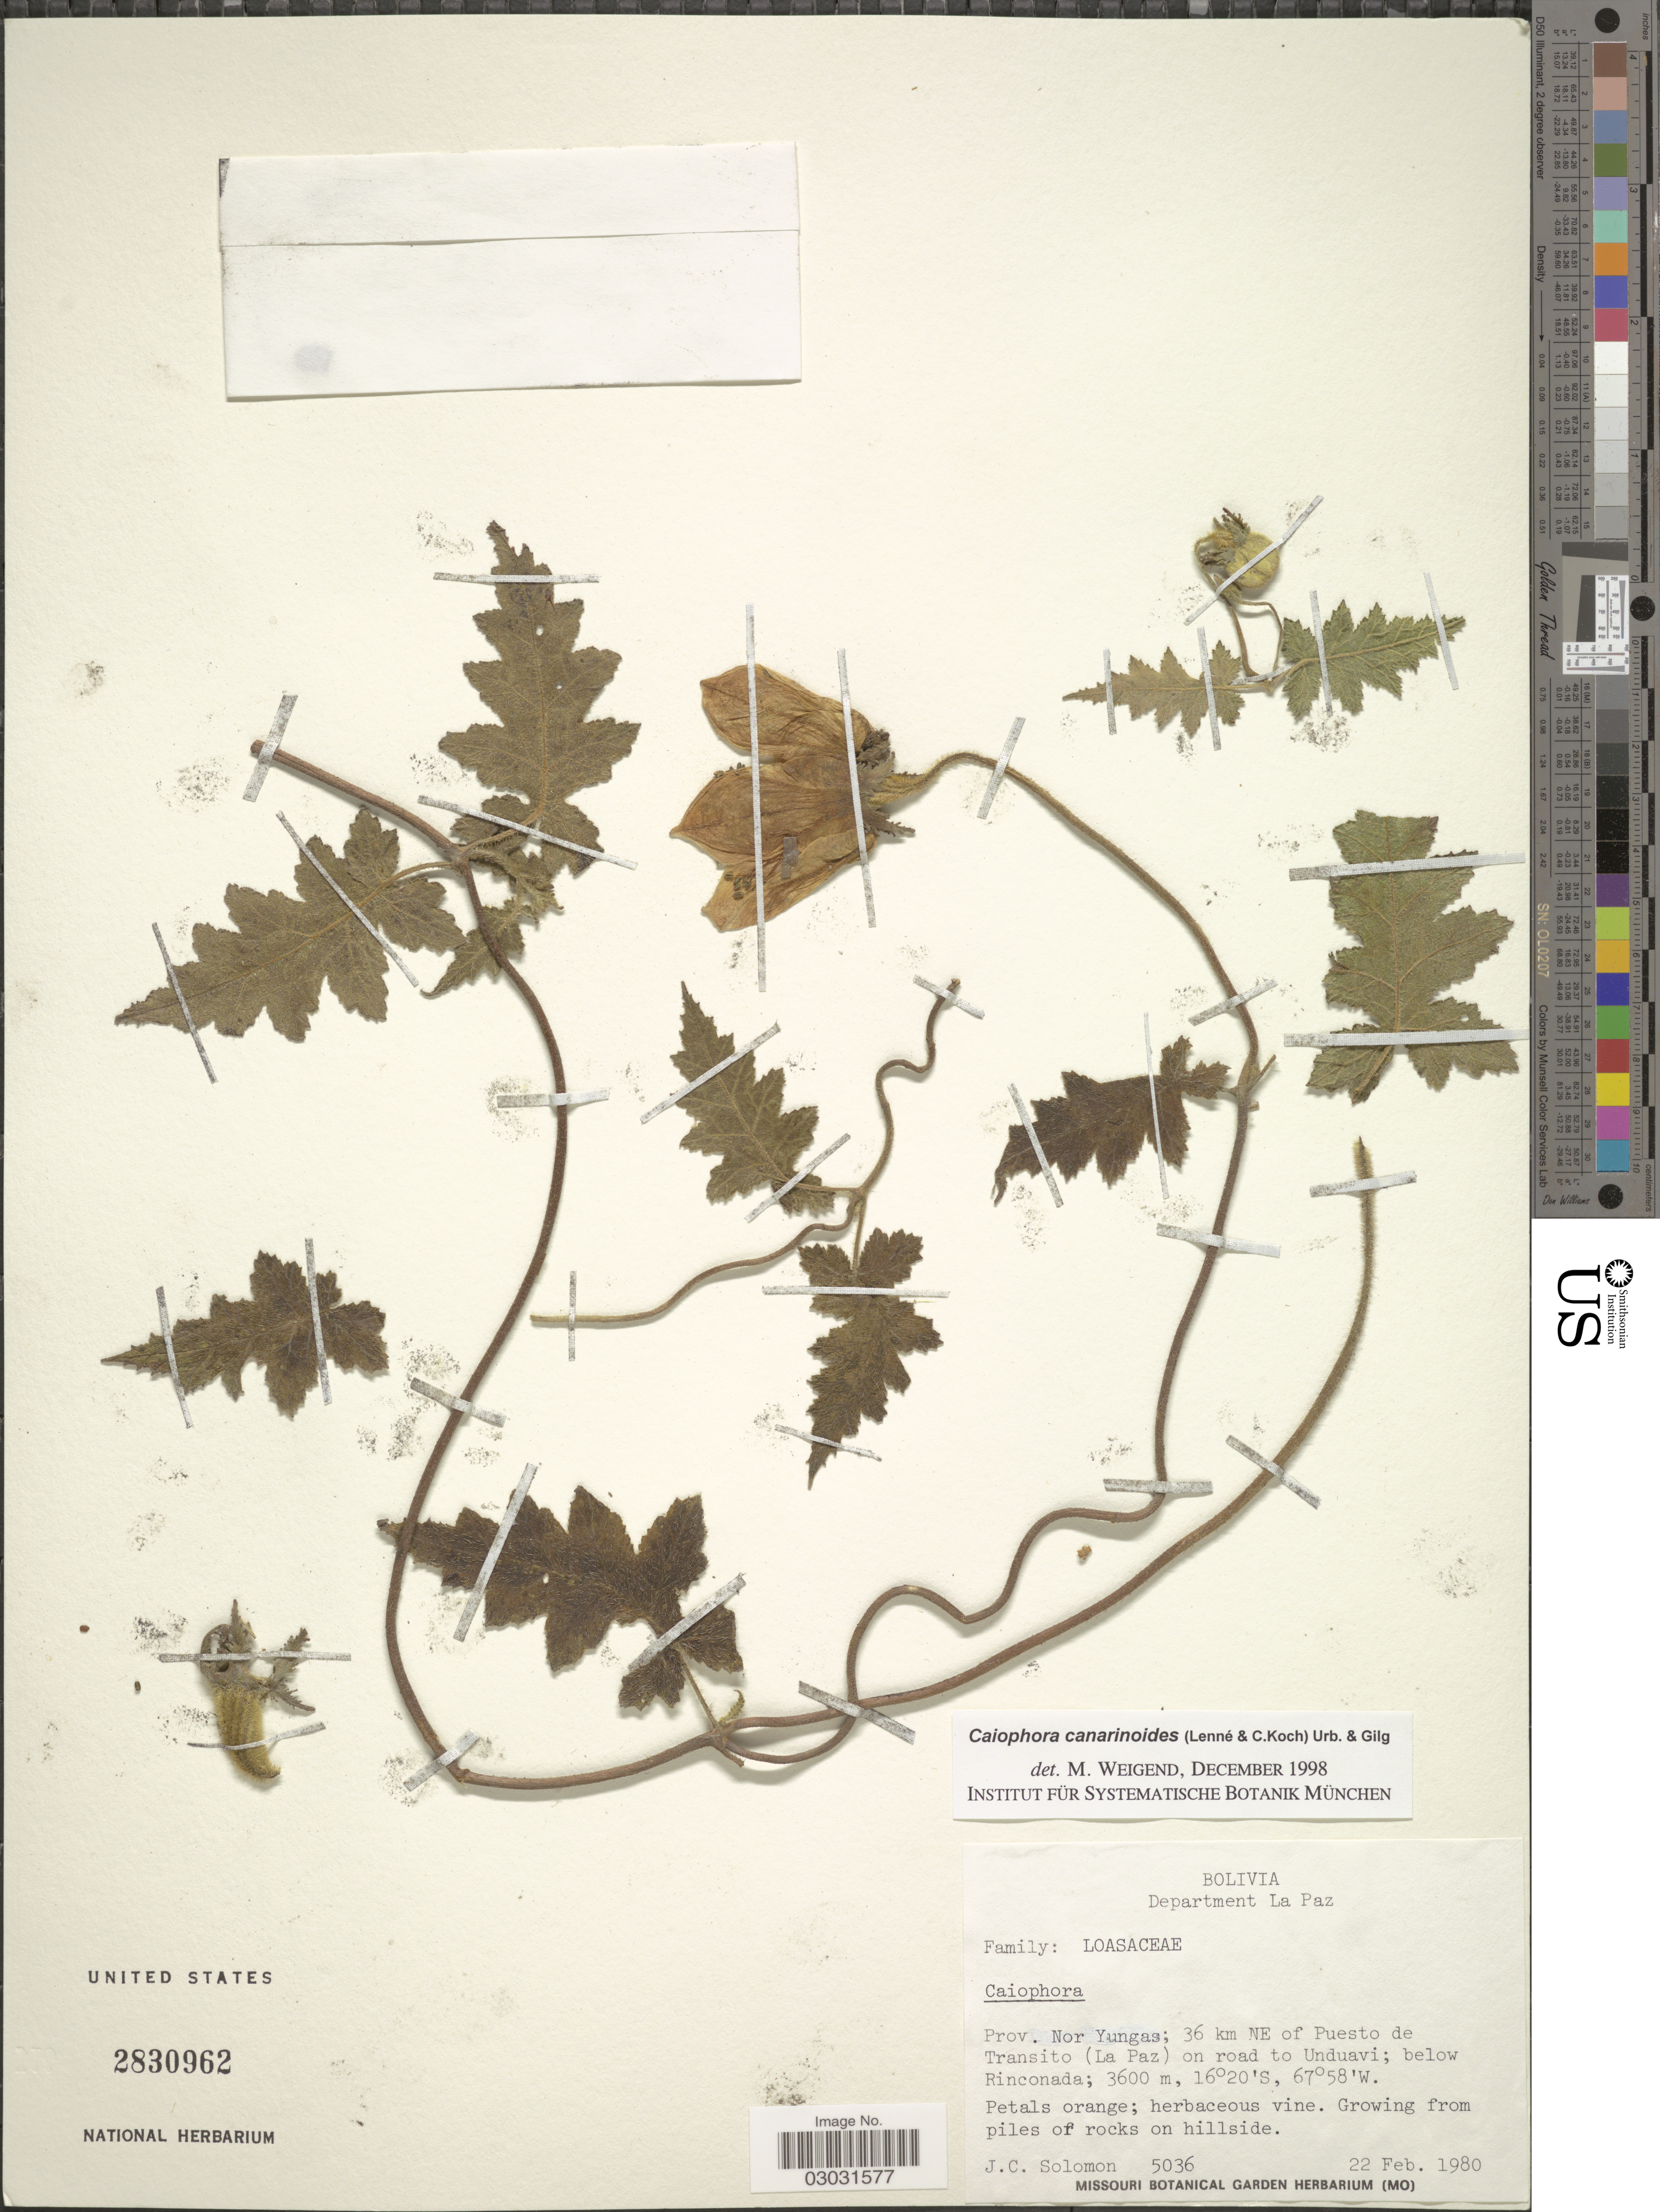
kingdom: Plantae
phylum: Tracheophyta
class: Magnoliopsida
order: Cornales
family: Loasaceae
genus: Caiophora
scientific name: Caiophora canarinoides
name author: (Lenné & K. Koch) Urb. & Gilg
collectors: J. C. Solomon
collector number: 5036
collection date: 1980-02-22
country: Bolivia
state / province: La Paz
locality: Department La Paz. Prov. Nor Yungas; 36 km NE of Puesto de Transito (La Paz) on road to Unduavi; below Rinconada.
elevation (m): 3600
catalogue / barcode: US 2830962